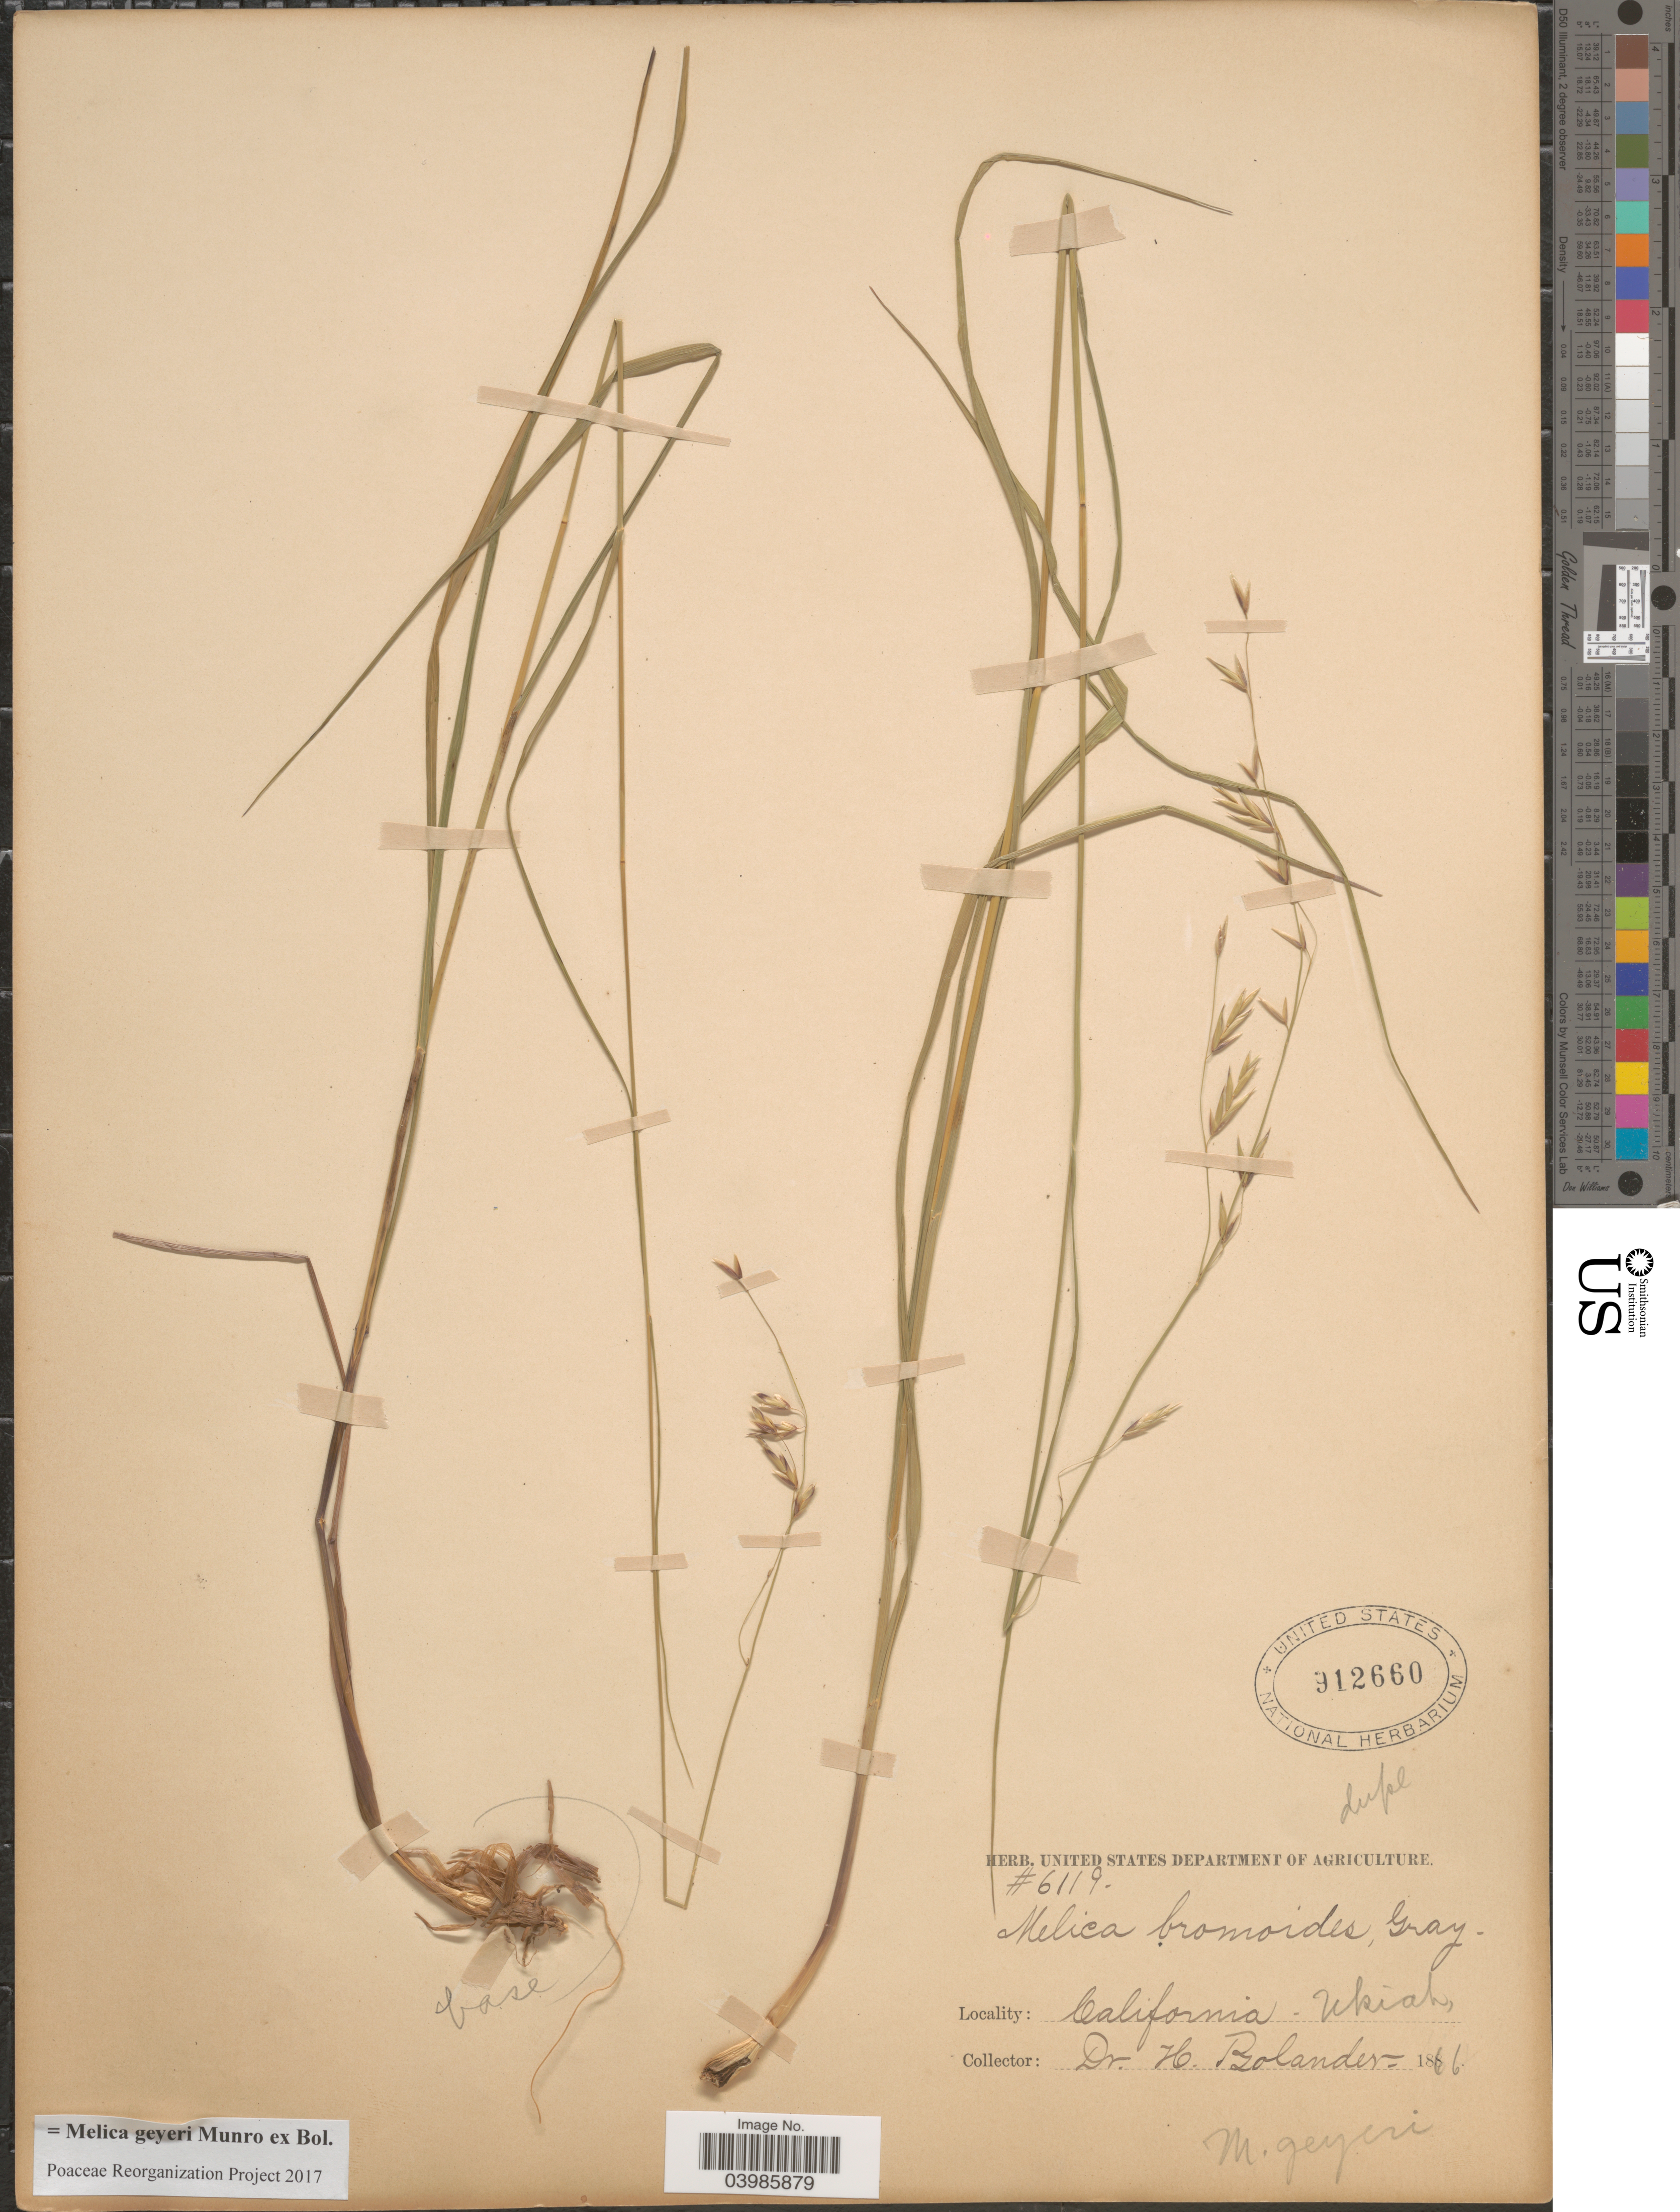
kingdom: Plantae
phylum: Tracheophyta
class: Liliopsida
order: Poales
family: Poaceae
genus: Melica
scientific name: Melica geyeri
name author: Munro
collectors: H. Bolander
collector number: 6119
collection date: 1866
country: United States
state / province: California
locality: Ukiah.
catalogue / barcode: US 912660